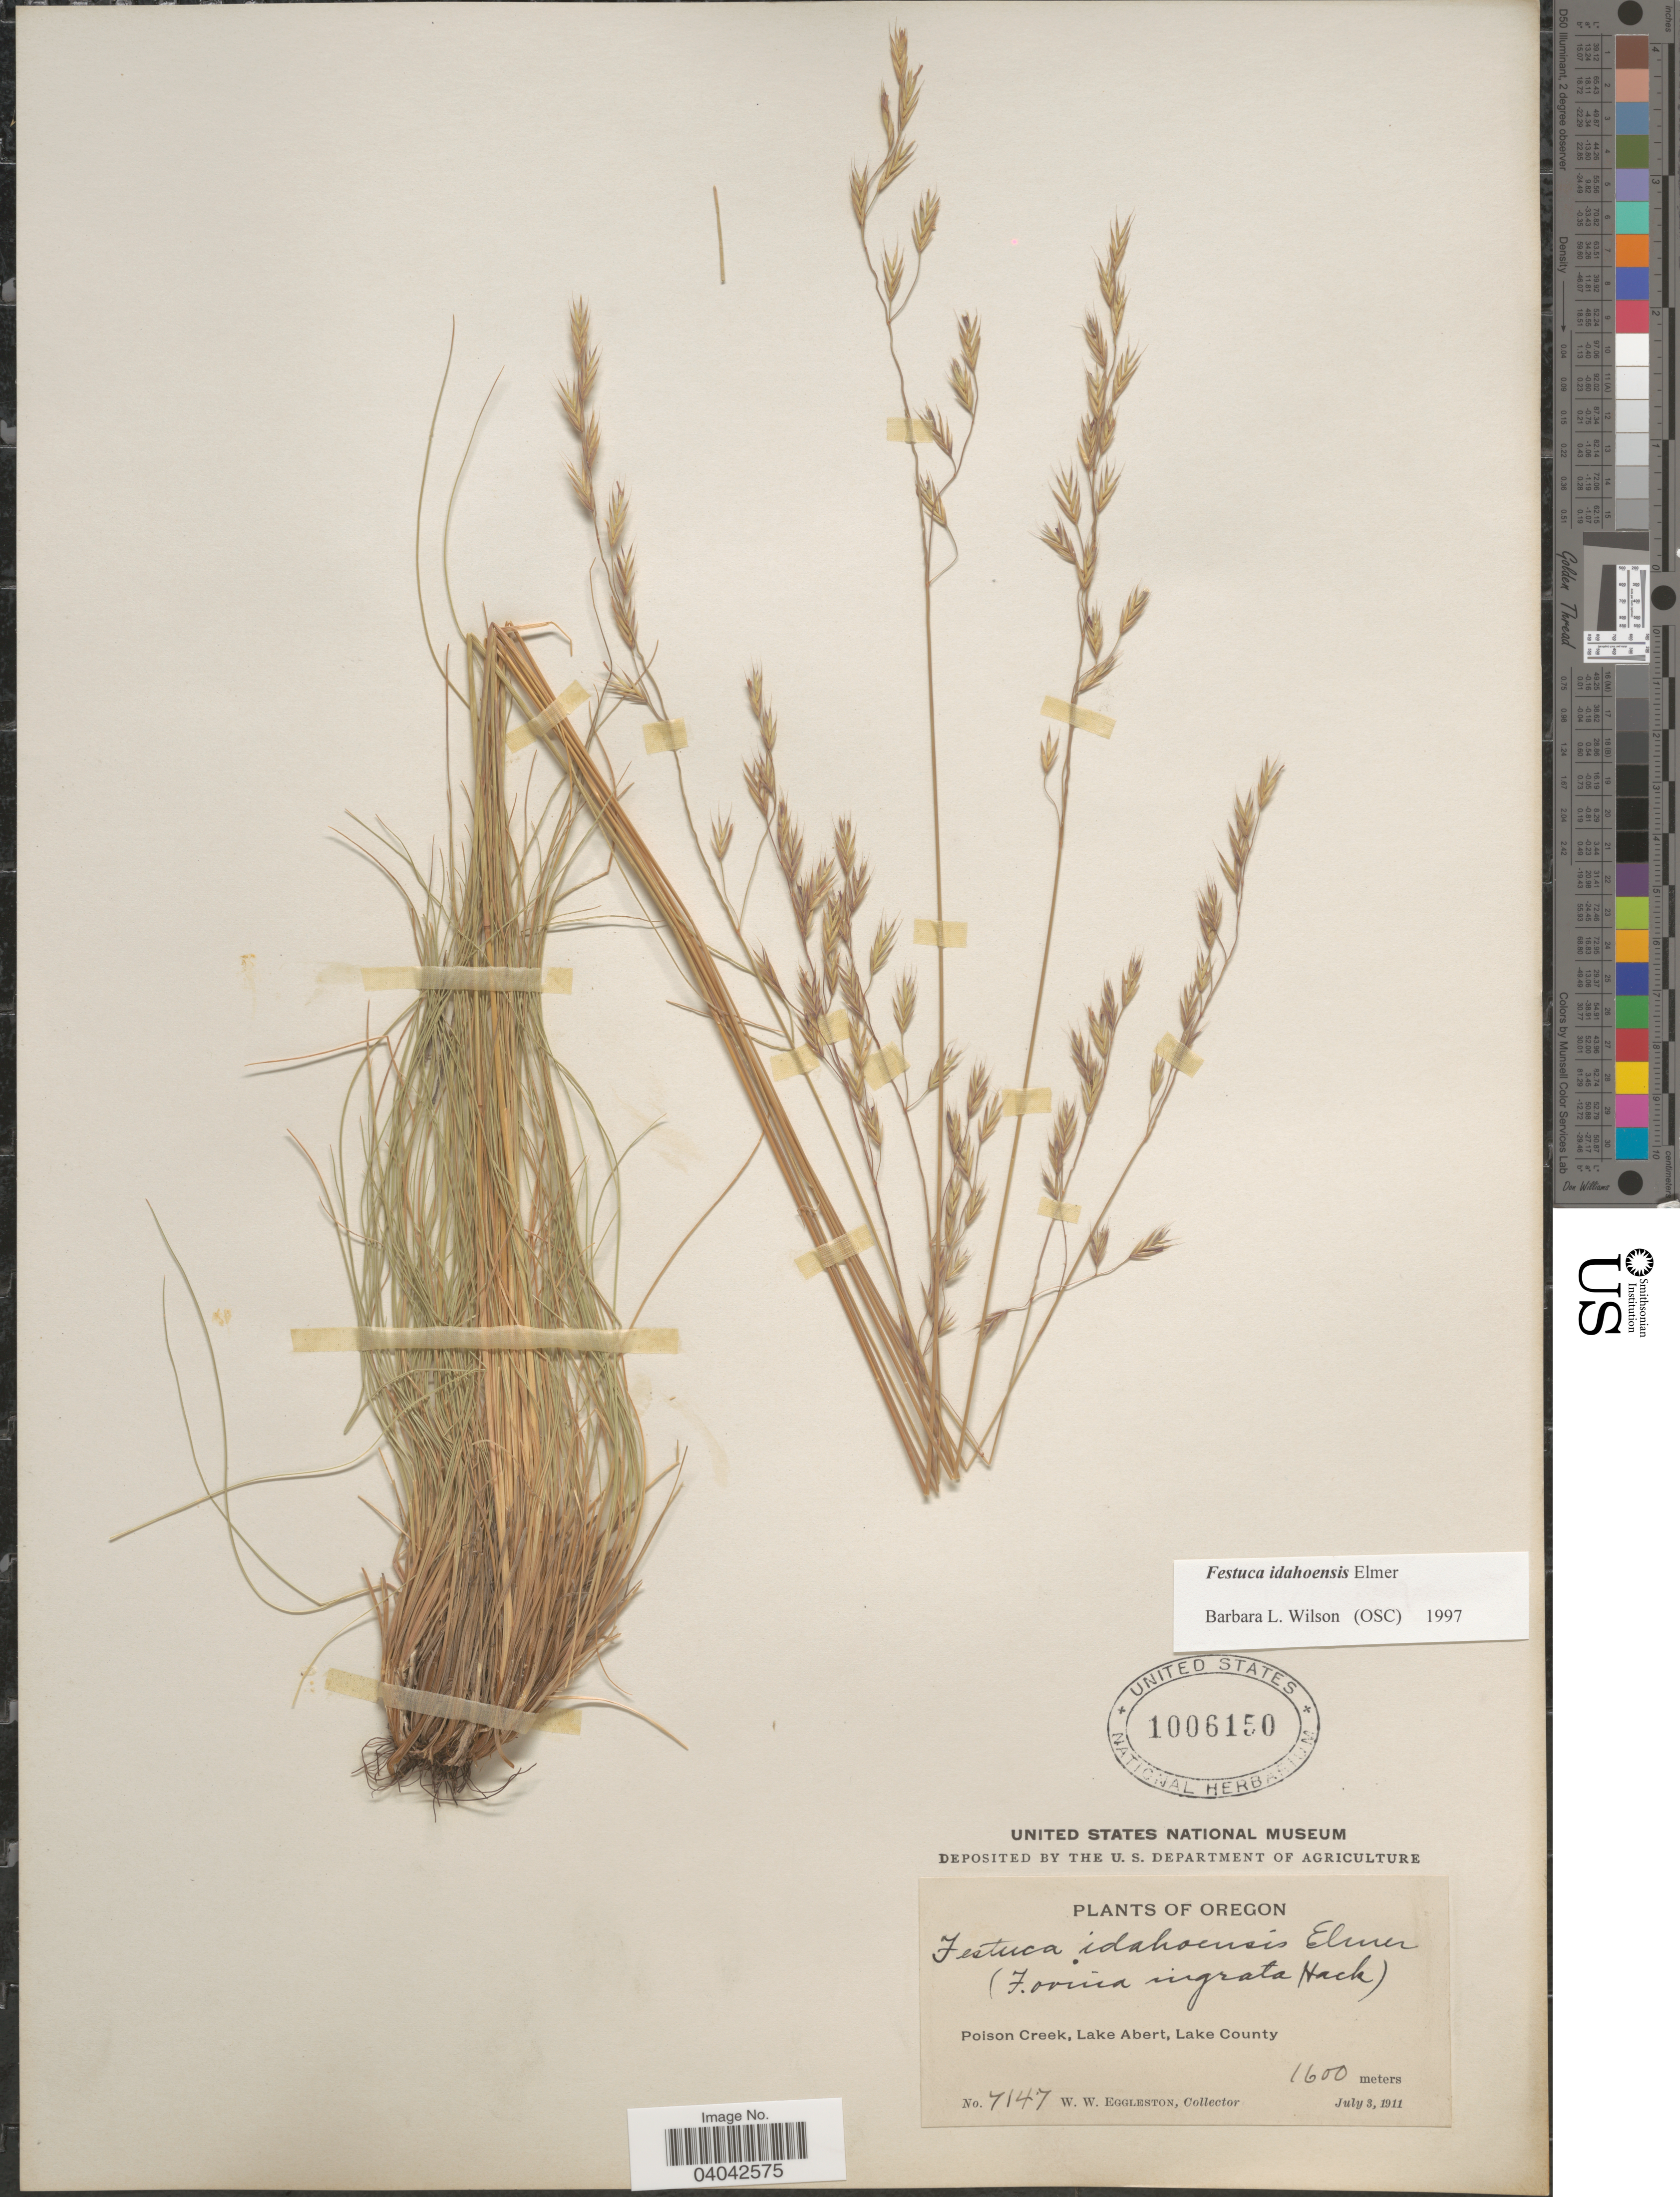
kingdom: Plantae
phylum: Tracheophyta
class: Liliopsida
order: Poales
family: Poaceae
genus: Festuca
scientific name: Festuca idahoensis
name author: Elmer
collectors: W. W. Eggleston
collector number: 7147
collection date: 1911-07-03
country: United States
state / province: Oregon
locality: Poison Creek, Lake Abert, Lake County.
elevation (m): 1600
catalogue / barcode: US 1006150